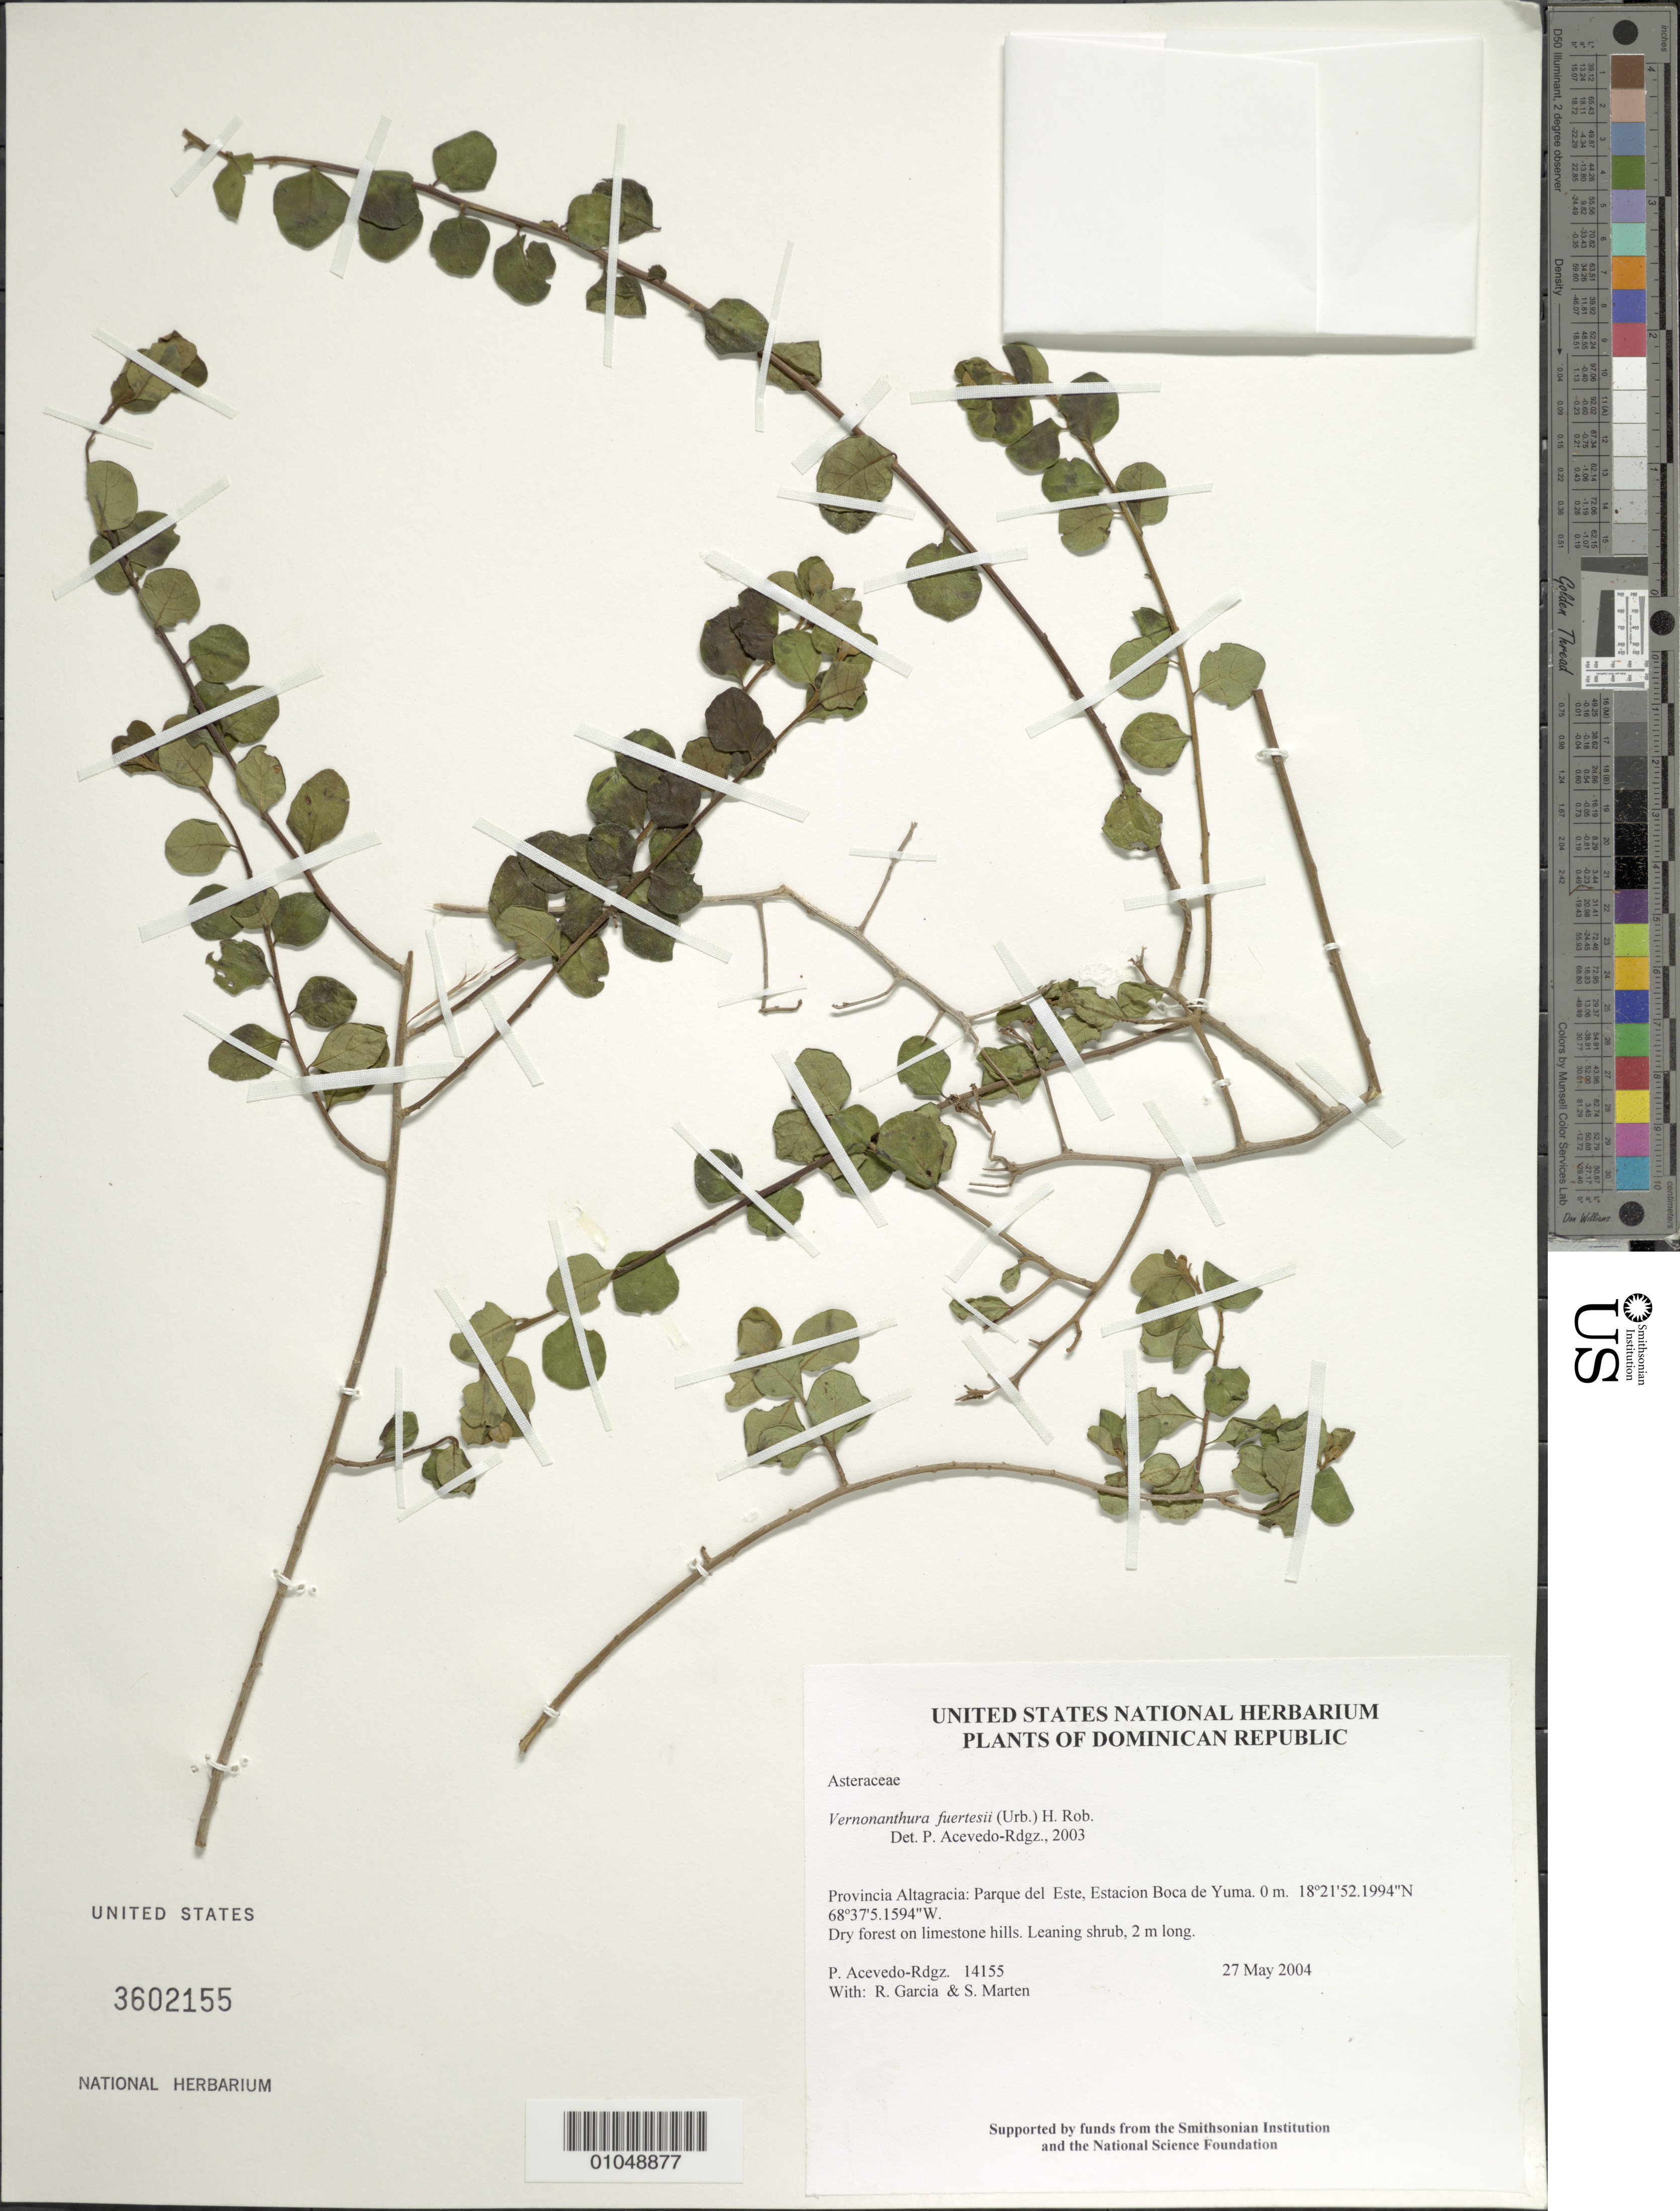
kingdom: Plantae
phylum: Tracheophyta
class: Magnoliopsida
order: Asterales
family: Asteraceae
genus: Vernonia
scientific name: Vernonia fuertesii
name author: (Urb.) H. Rob.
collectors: P. Acevedo-Rodr., R. G. García & S. Marten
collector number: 14155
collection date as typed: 27 May 2004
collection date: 2004-05-27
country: Dominican Republic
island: Hispaniola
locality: Provincia Altagracia: Parque del Este, Estacion Boca de Yuma.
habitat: Dry forest on limestone hills.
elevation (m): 0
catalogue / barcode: US 3602155